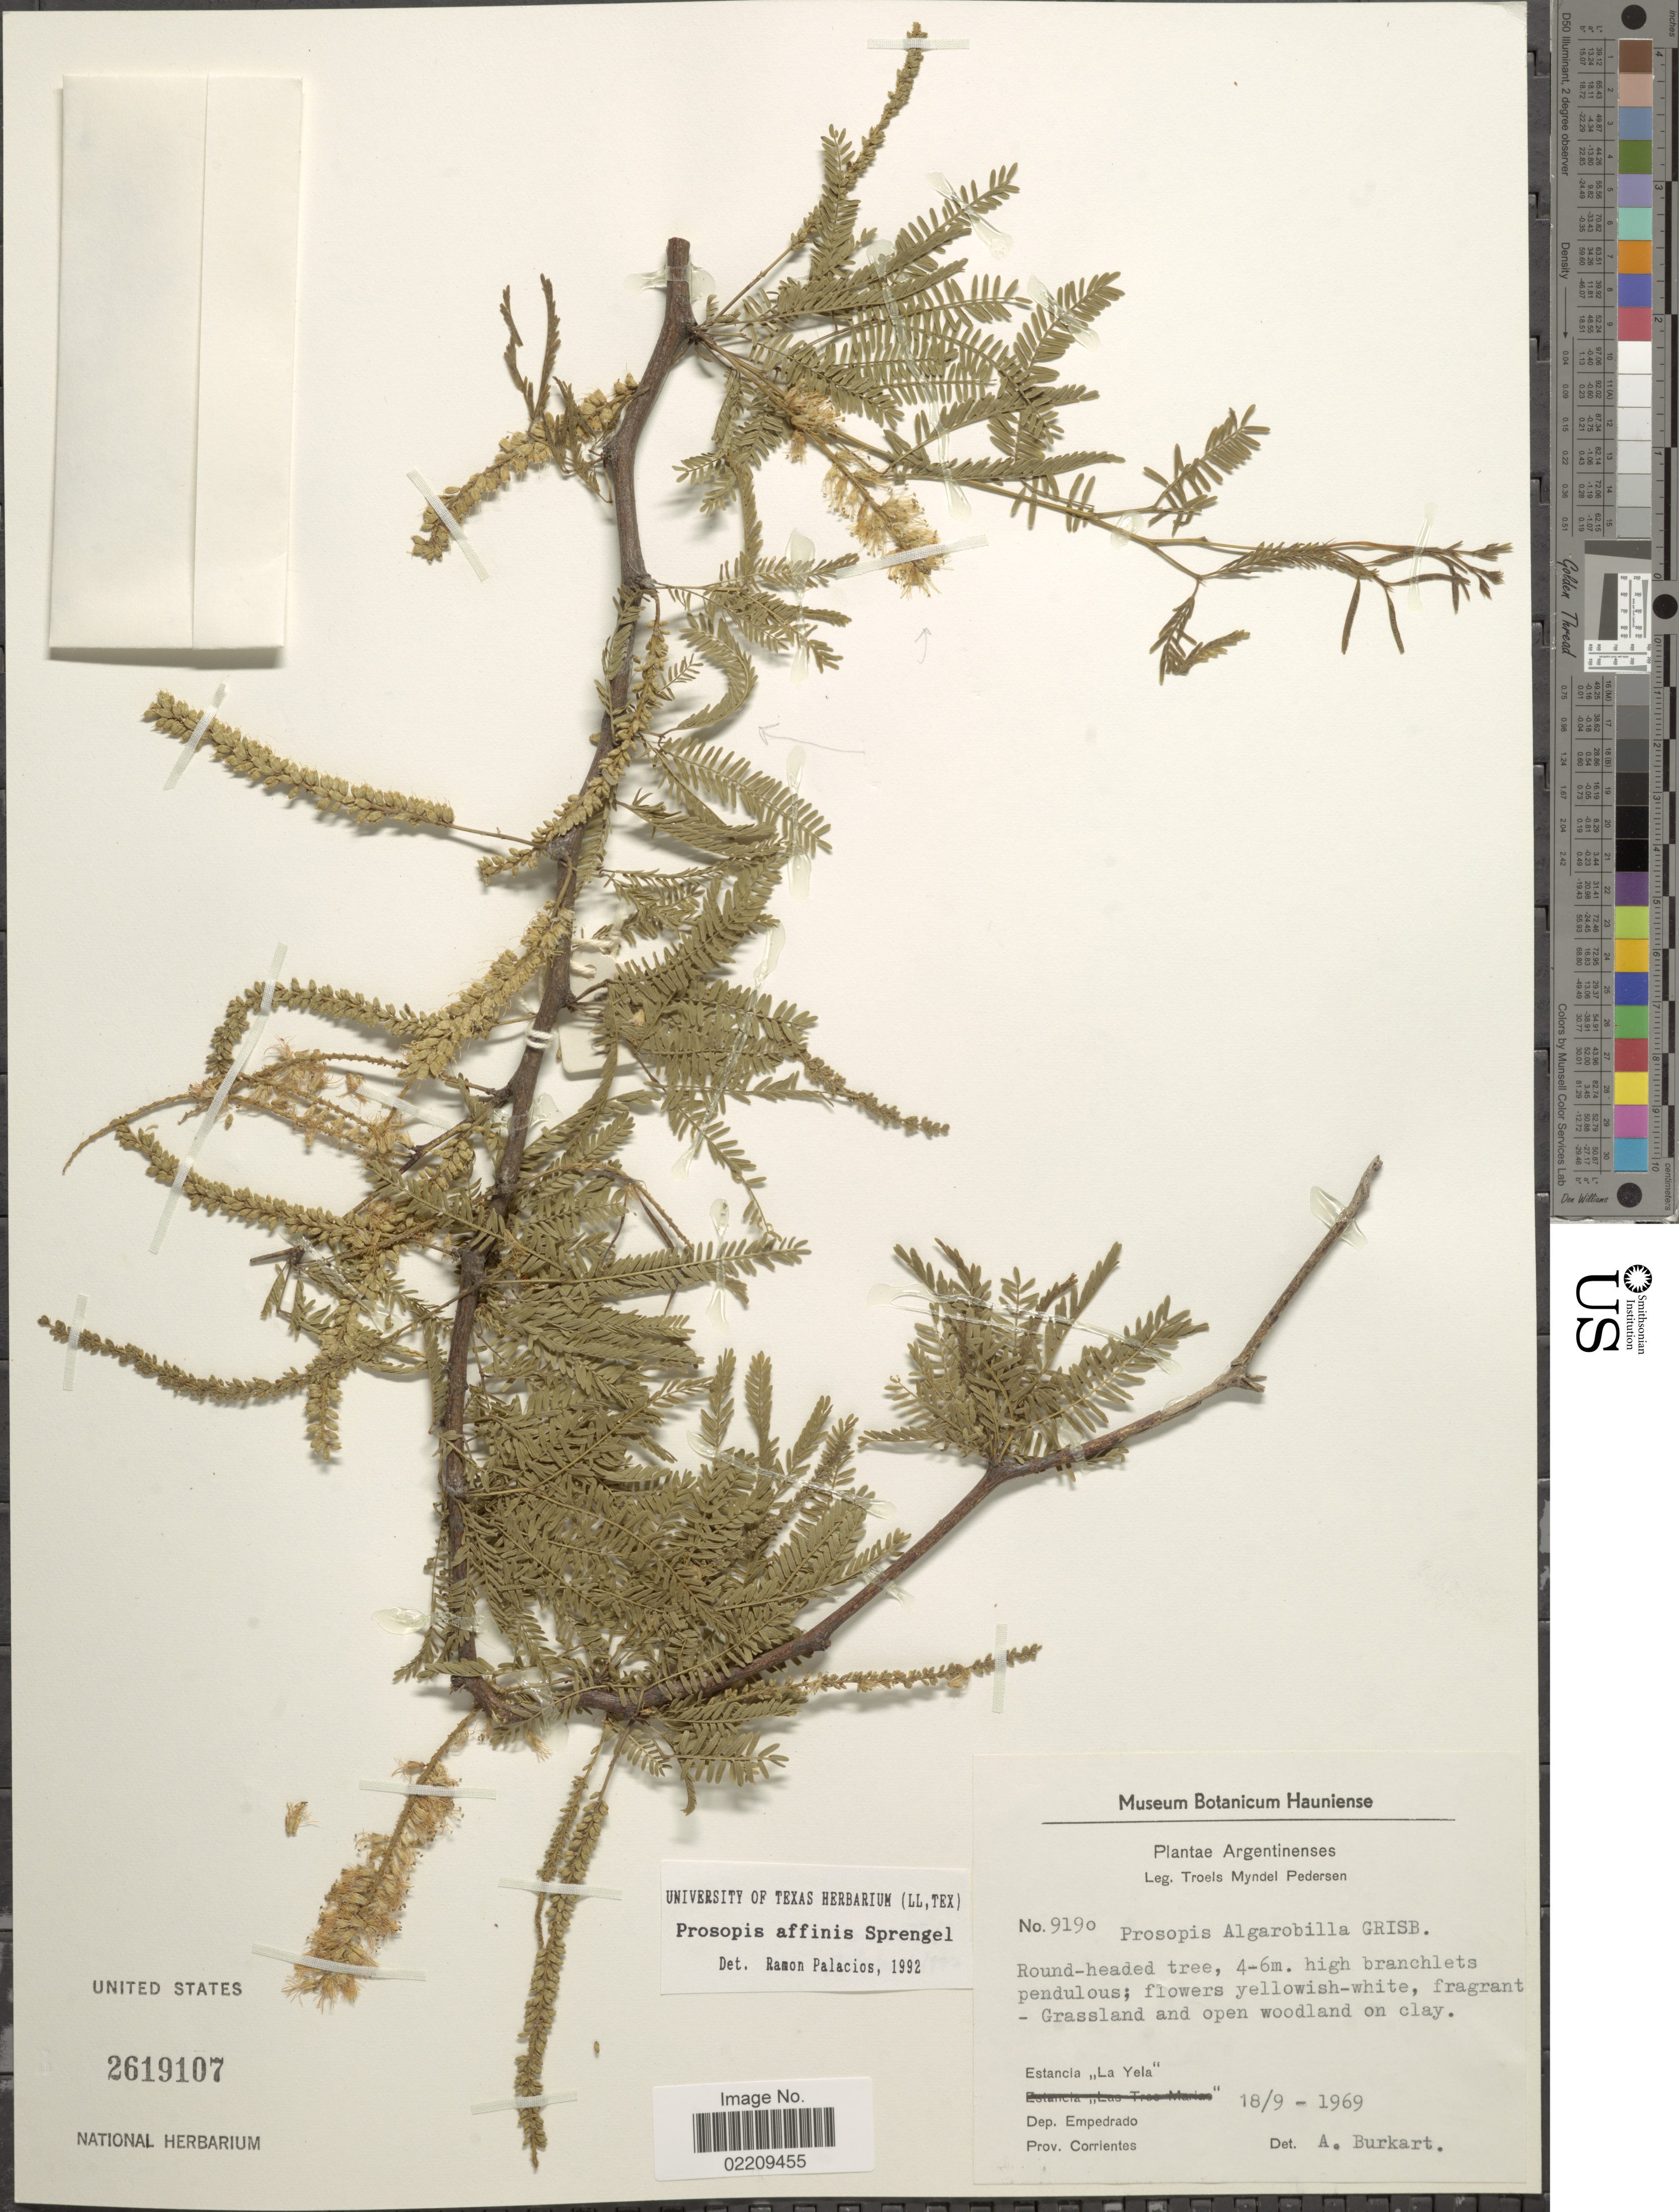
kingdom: Plantae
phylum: Tracheophyta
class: Magnoliopsida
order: Fabales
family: Fabaceae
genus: Neltuma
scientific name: Neltuma affinis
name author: (Spreng.) C. E. Hughes & G.P. Lewis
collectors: T. Pederson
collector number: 9190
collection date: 1969-09-18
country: Argentina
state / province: Corrientes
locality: Estancia "La Yela", Dep. Empedrado.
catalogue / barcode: US 2619107